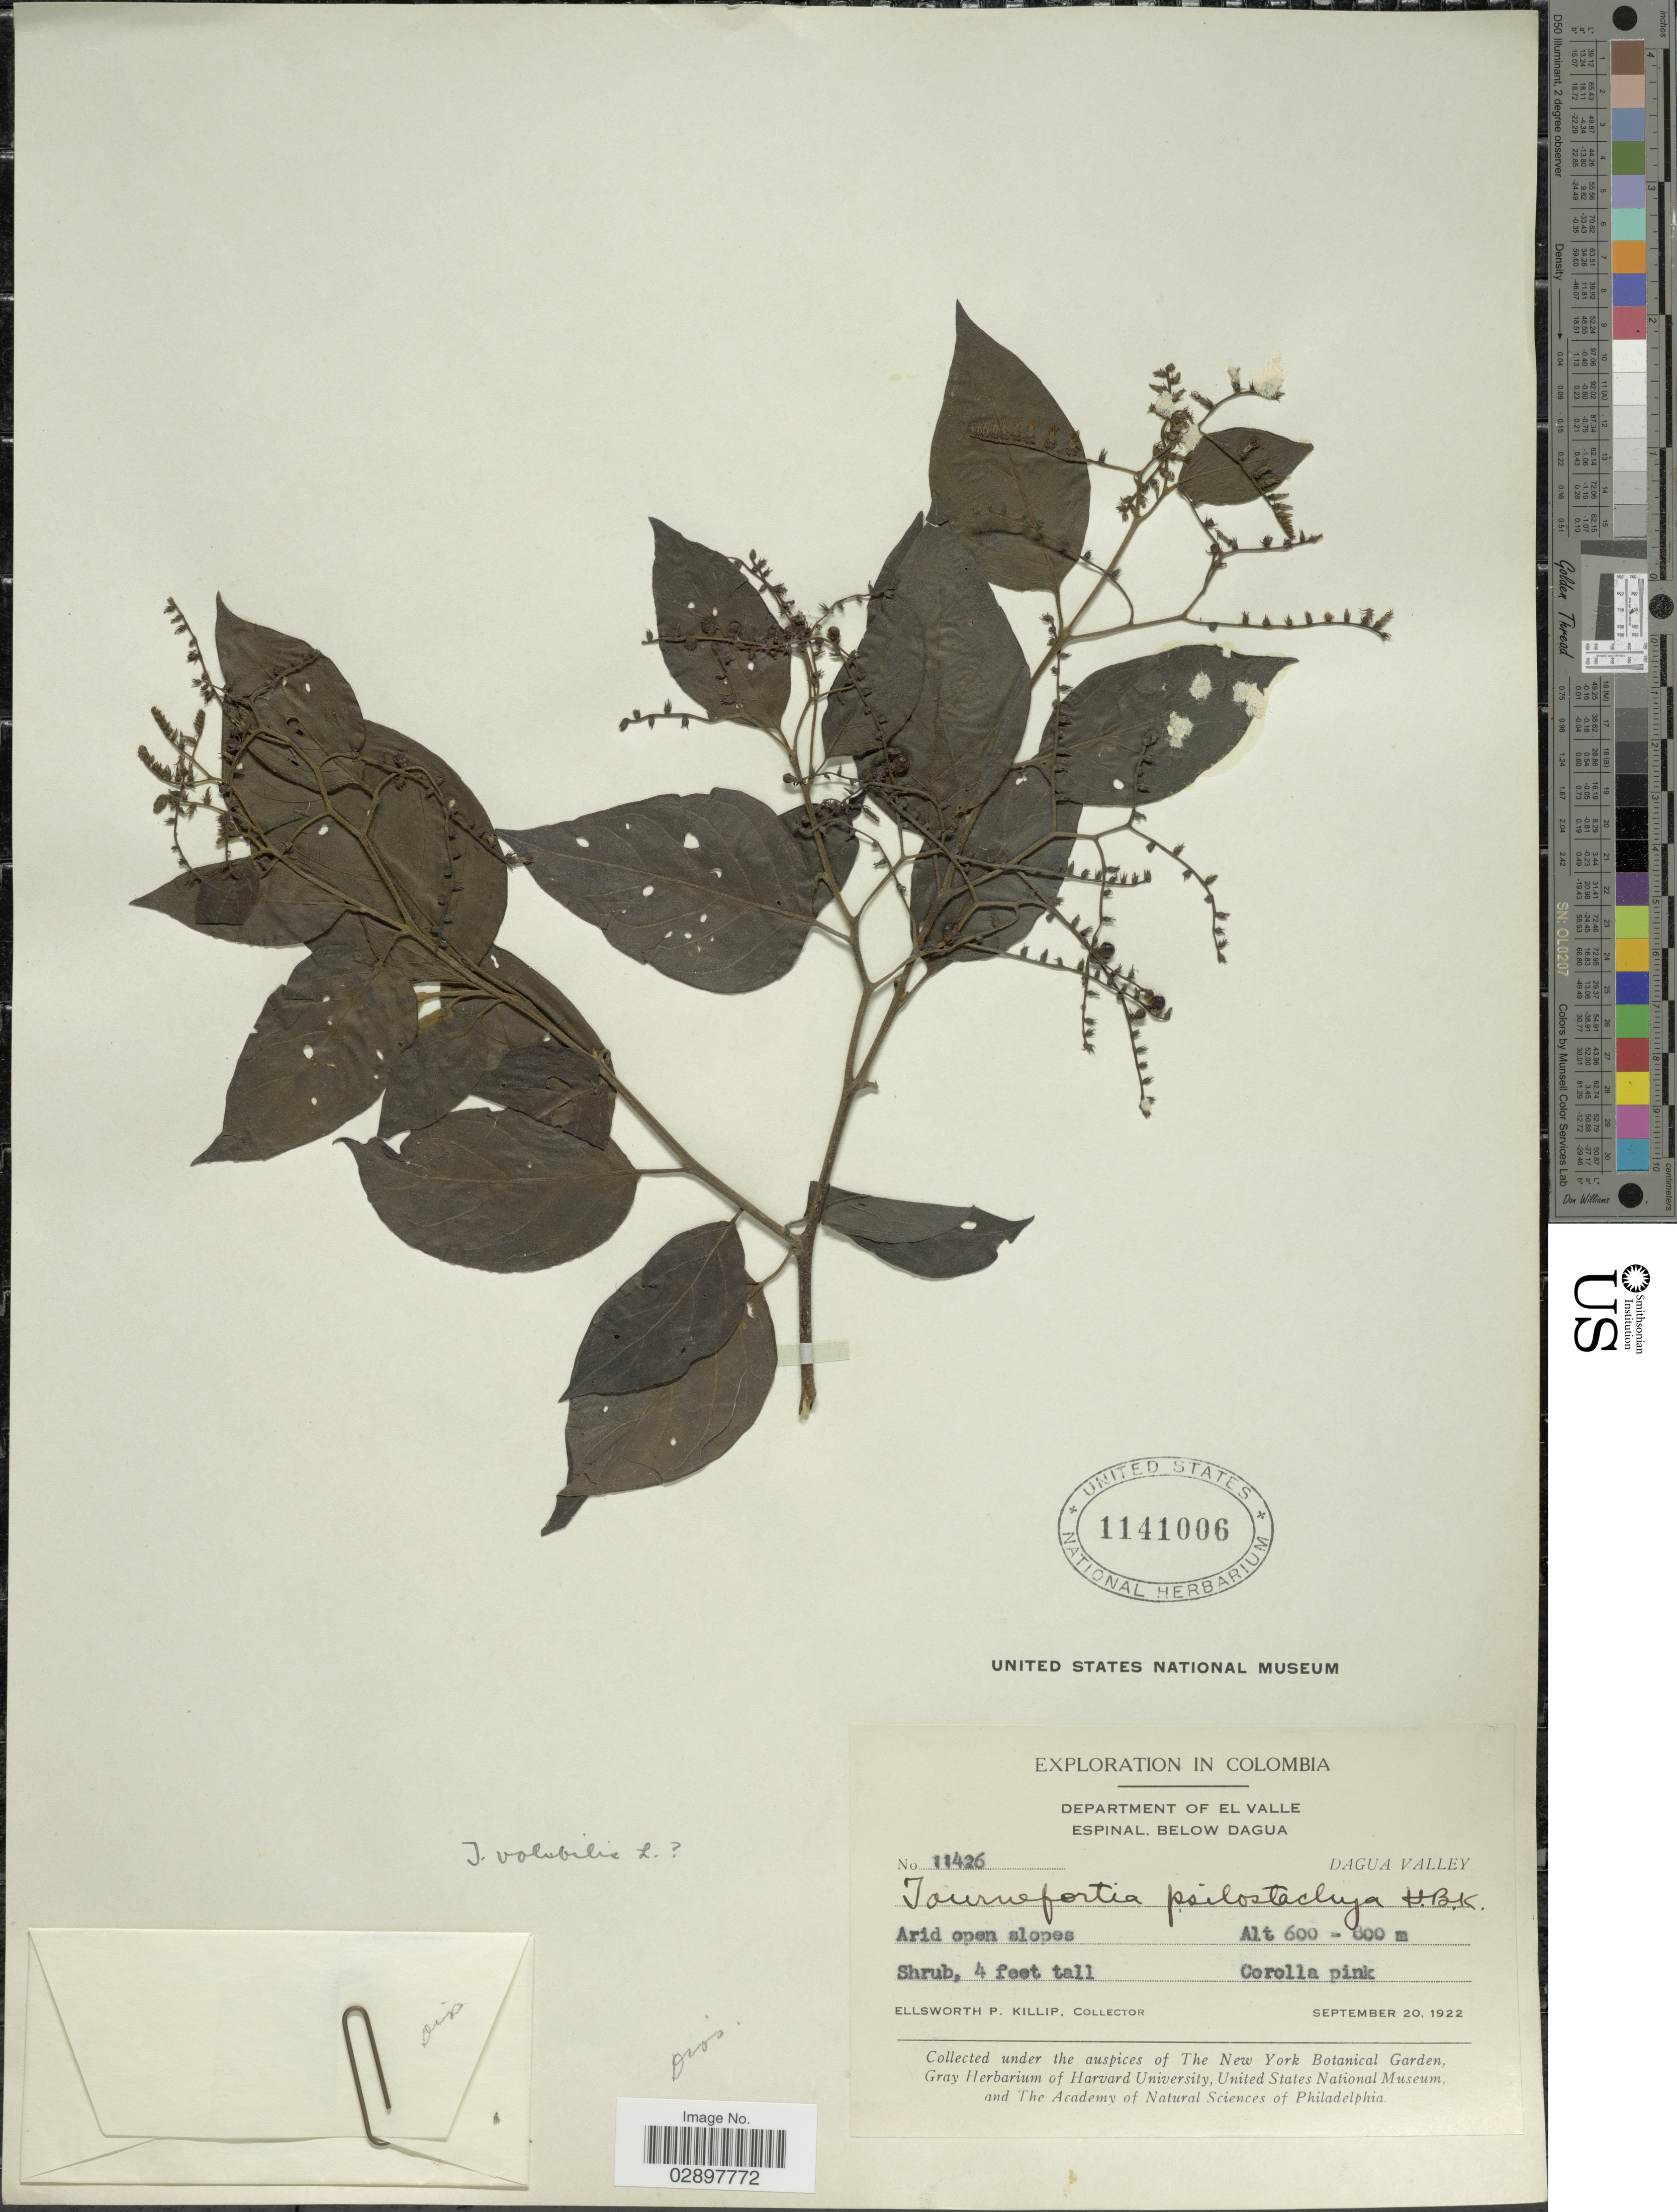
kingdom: Plantae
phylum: Tracheophyta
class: Magnoliopsida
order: Boraginales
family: Heliotropiaceae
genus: Tournefortia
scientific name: Tournefortia sp.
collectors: E. P. Killip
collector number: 11426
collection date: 1922-09-20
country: Colombia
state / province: Valle del Cauca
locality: Department of El Valle. Espinal, Below Dagua. Dagua Valley.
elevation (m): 600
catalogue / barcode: US 1141006